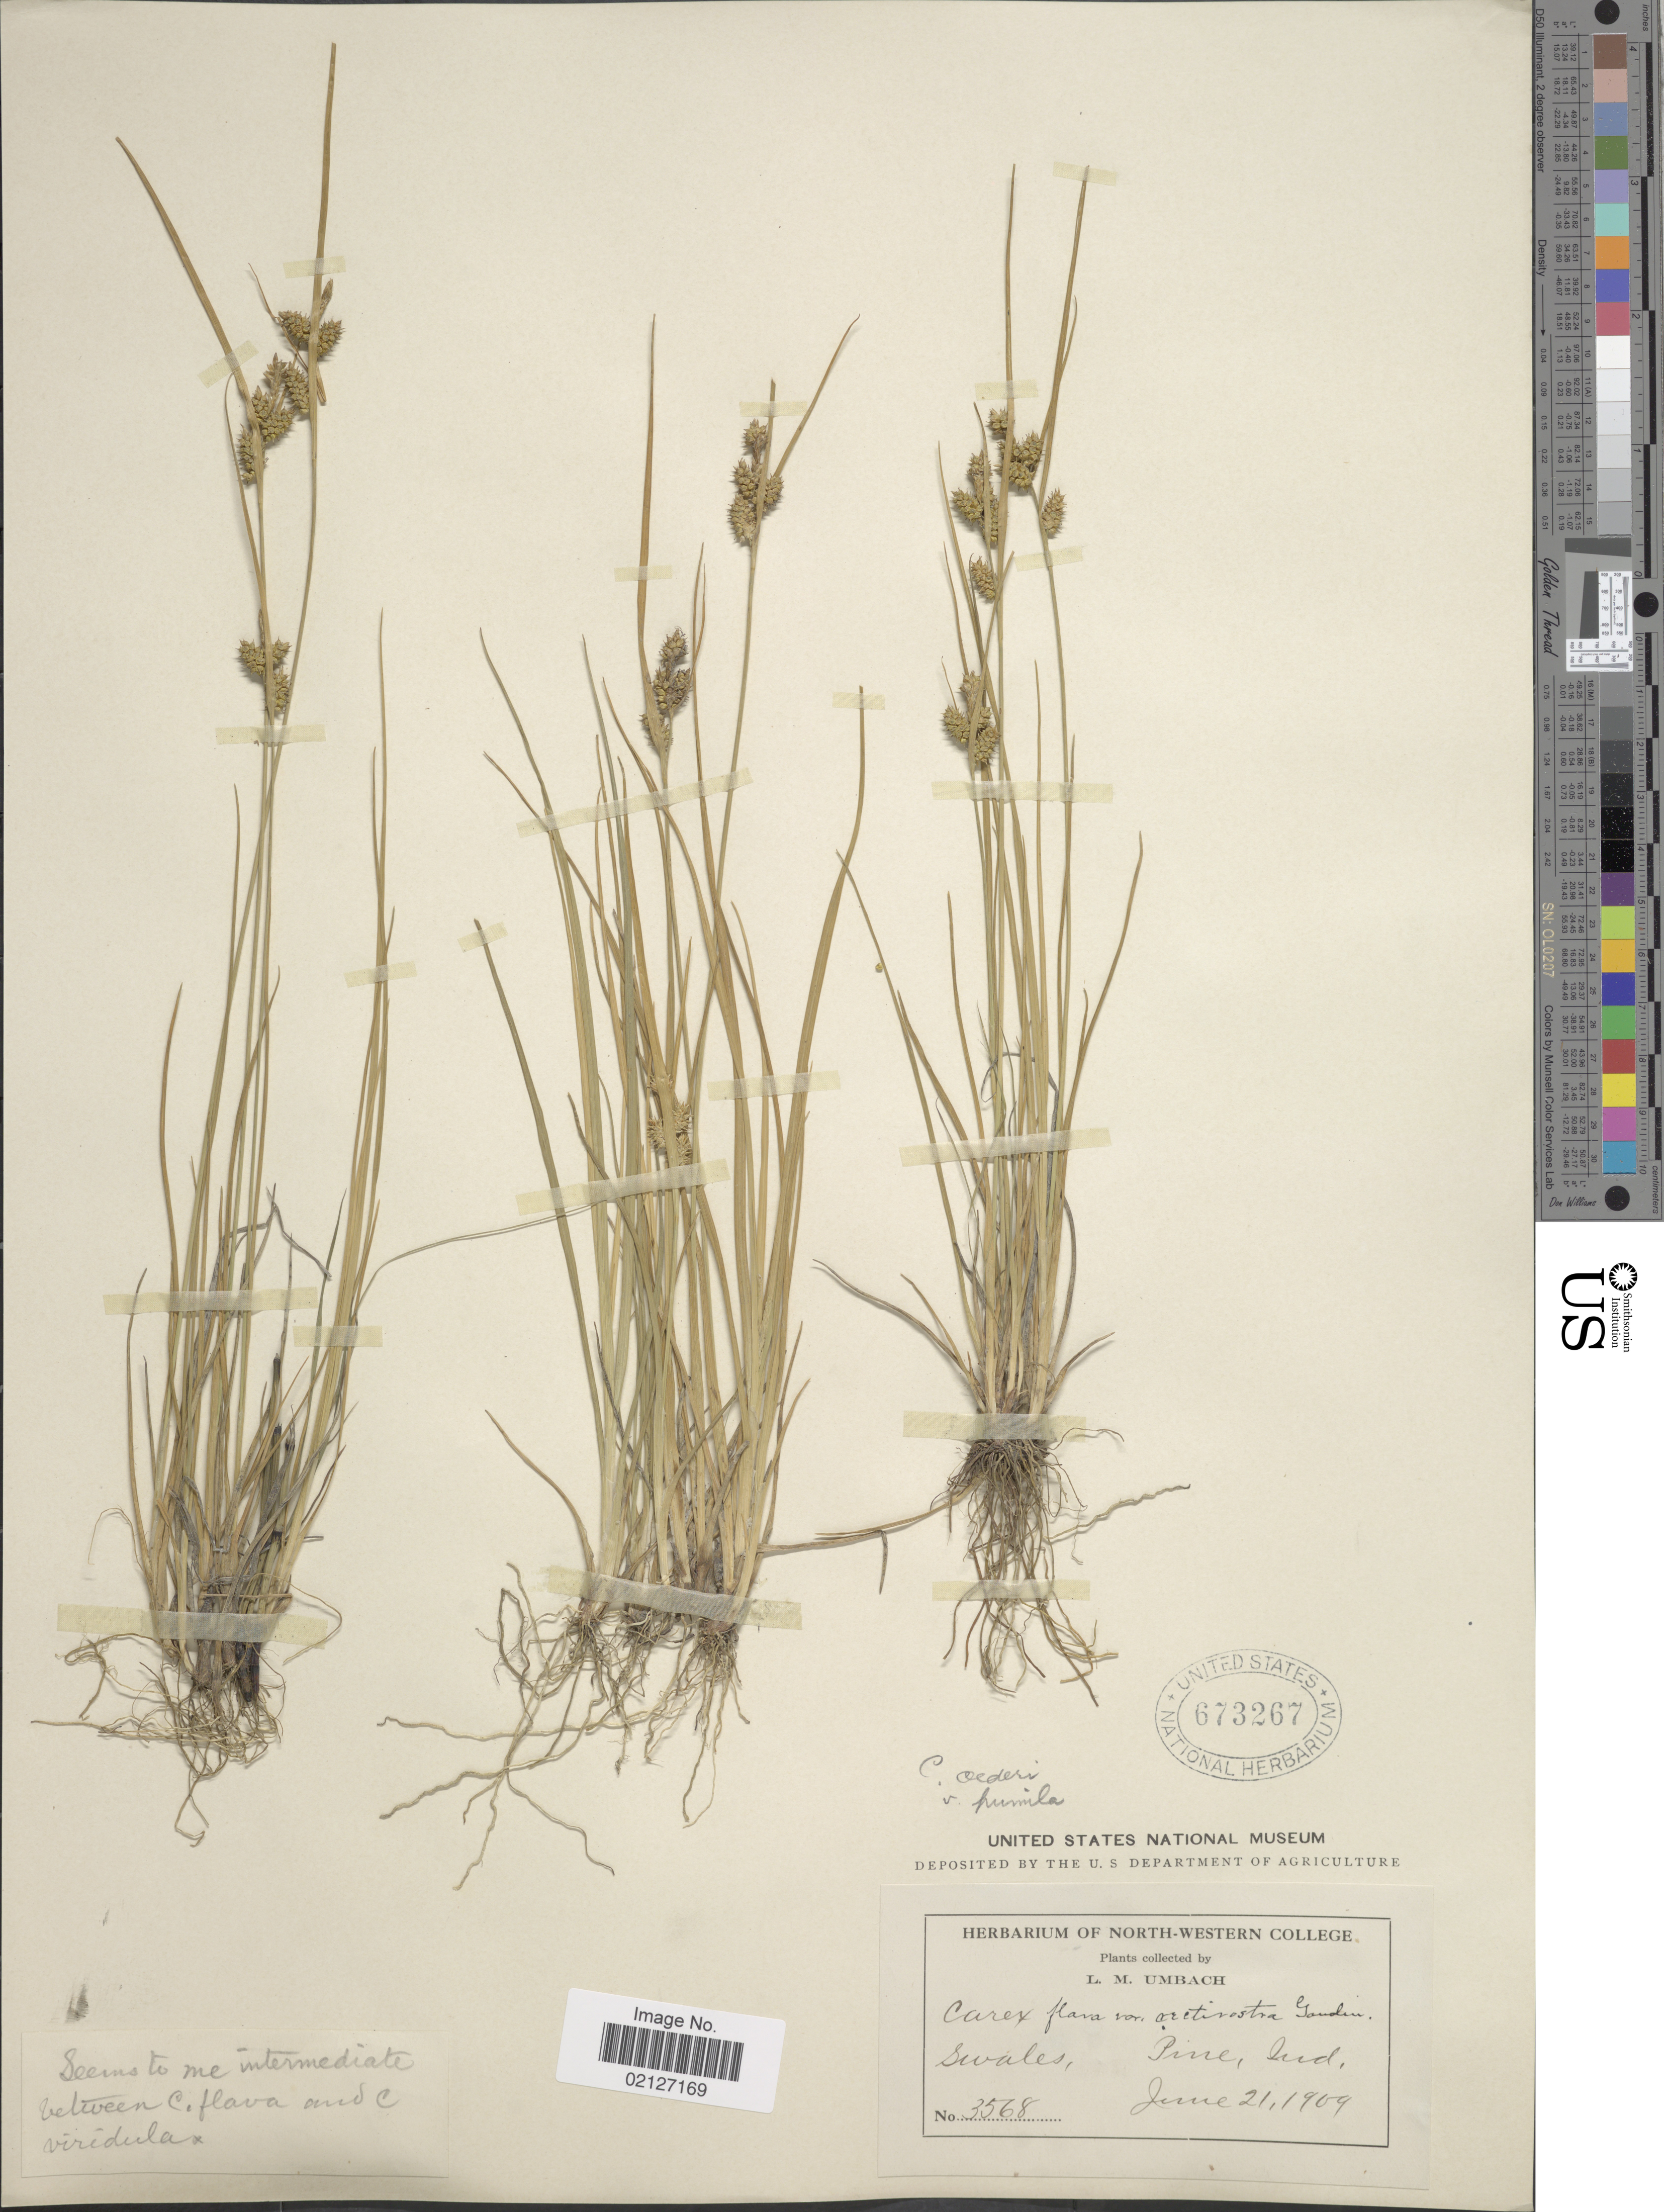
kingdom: Plantae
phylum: Tracheophyta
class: Liliopsida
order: Poales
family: Cyperaceae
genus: Carex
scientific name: Carex oederi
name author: Retz.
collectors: L. M. Umbach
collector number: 3568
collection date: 1909-06-21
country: United States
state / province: Indiana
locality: Swales, Pine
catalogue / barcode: US 673267